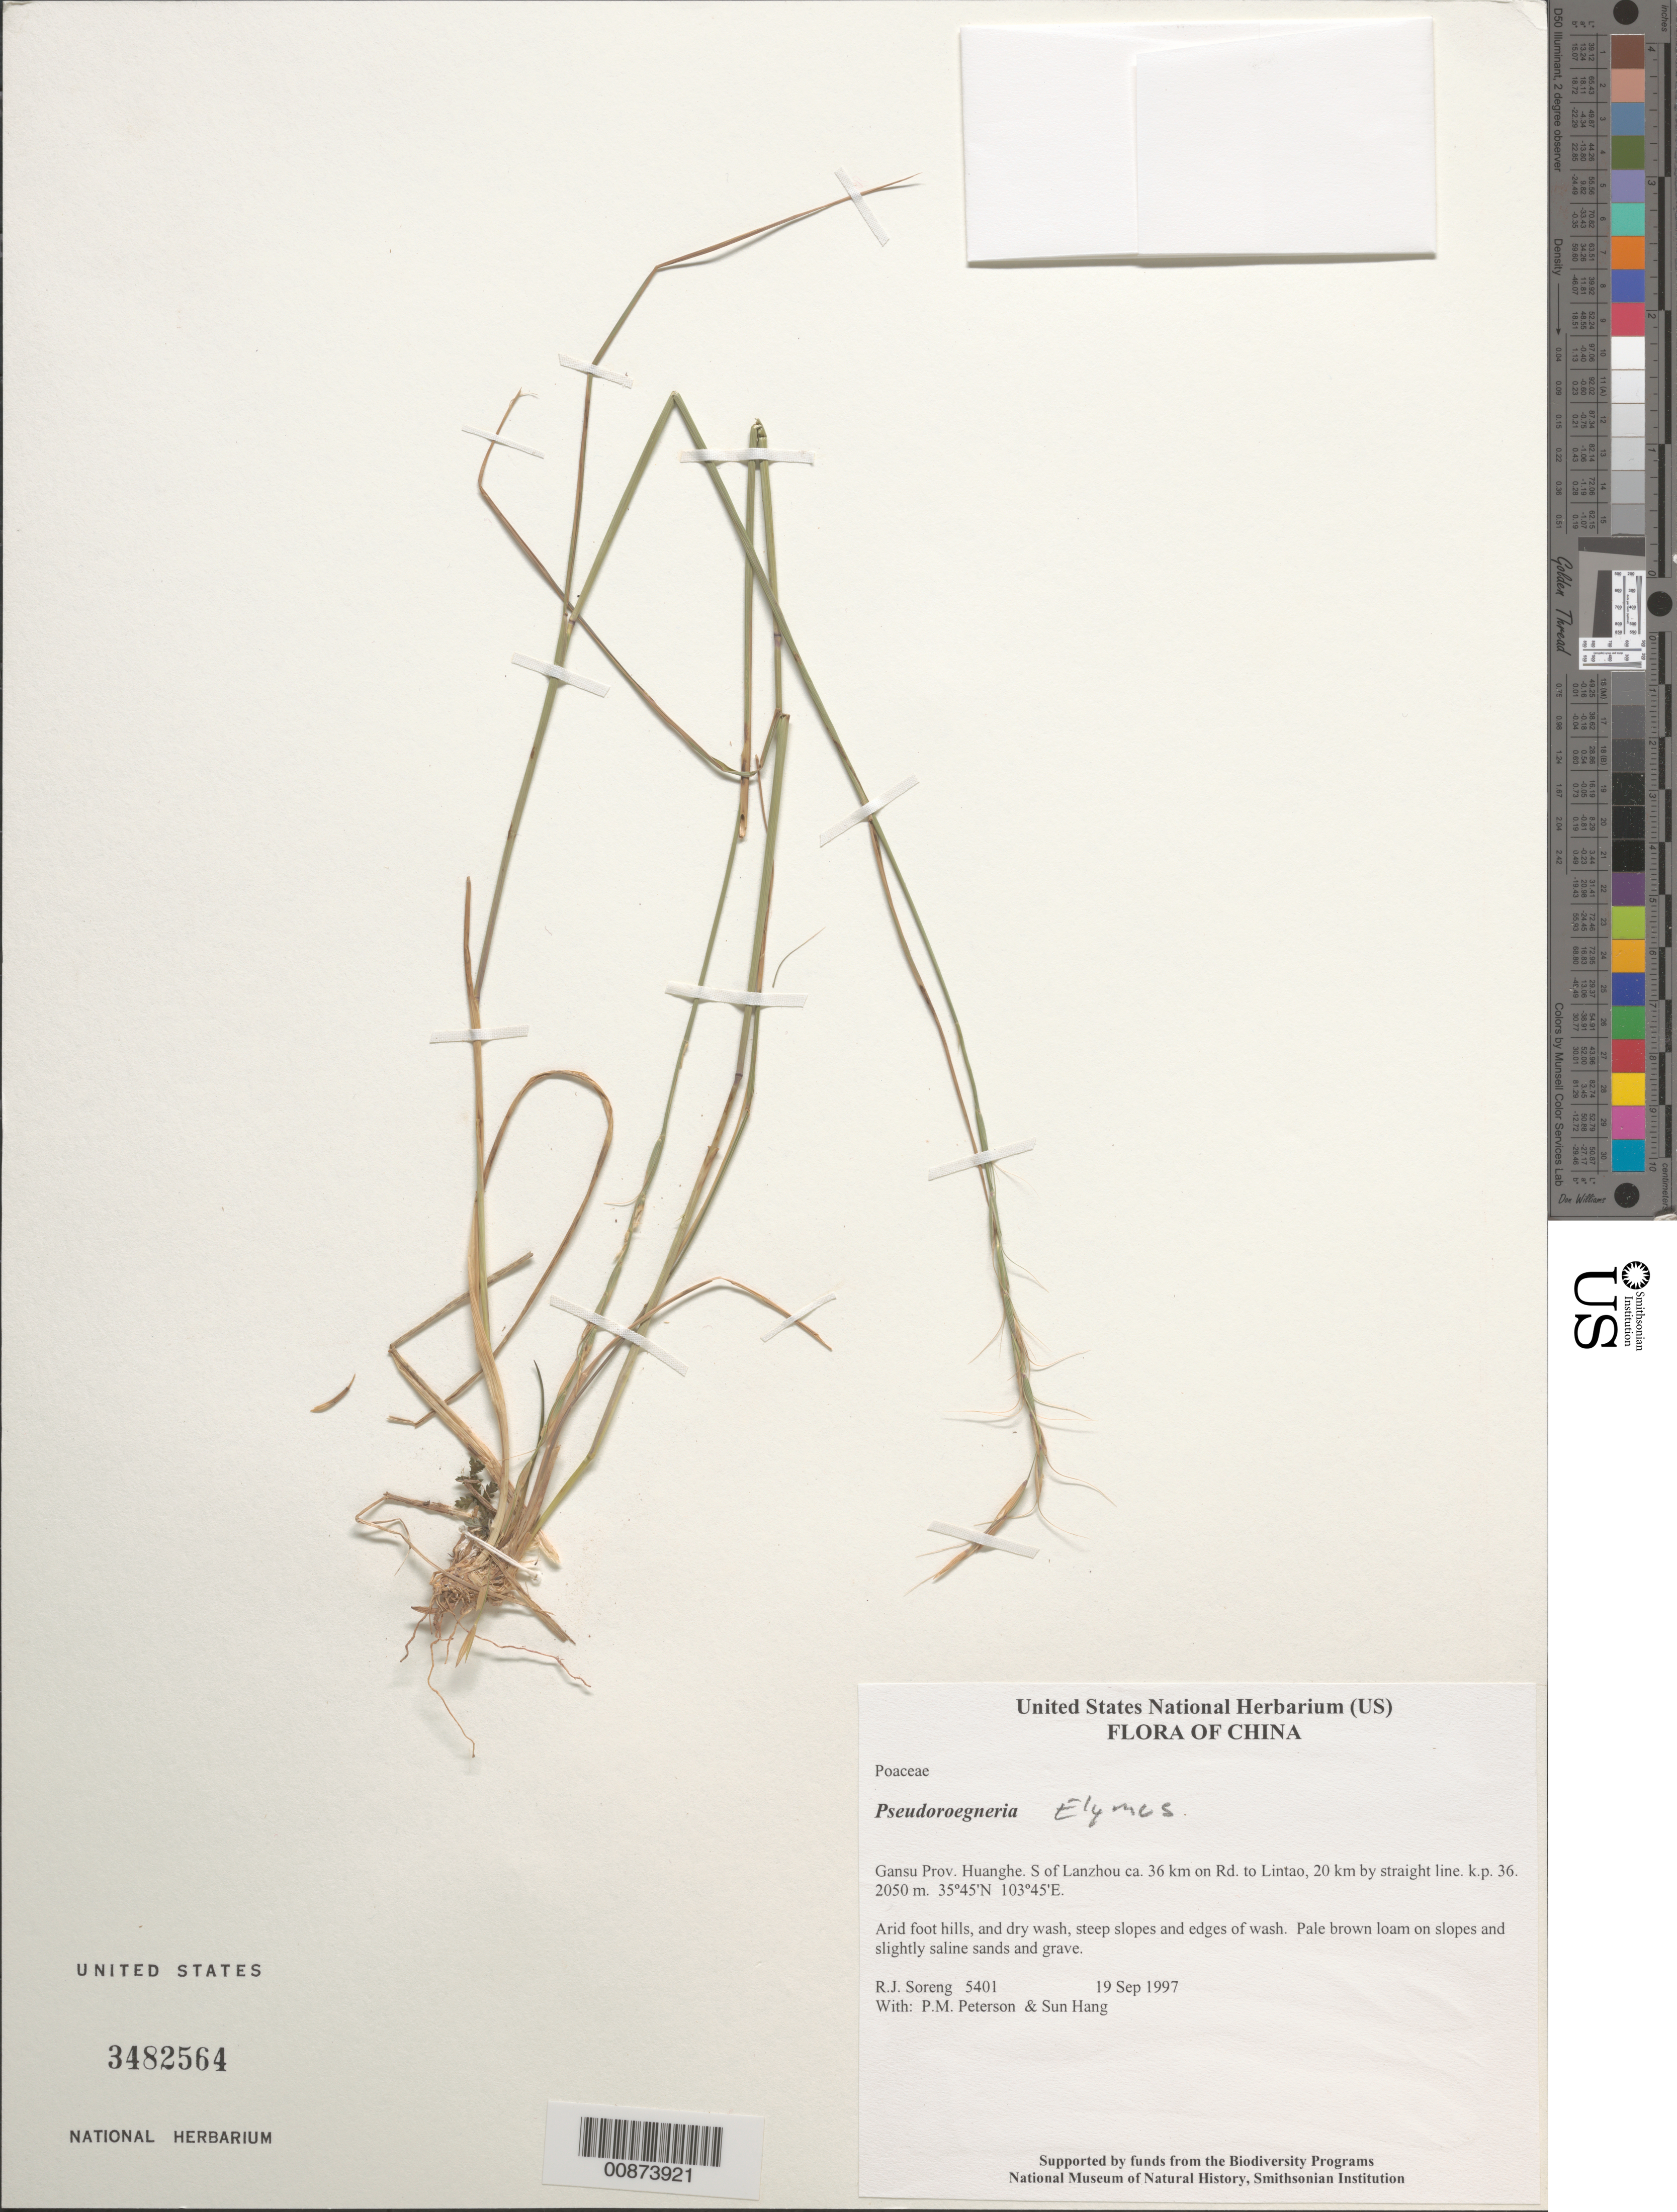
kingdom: Plantae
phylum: Tracheophyta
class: Liliopsida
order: Poales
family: Poaceae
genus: Elymus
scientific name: Elymus sp.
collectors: R. J. Soreng, P. M. Peterson & Sun Hang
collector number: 5401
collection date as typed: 19 Sep 1997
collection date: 1997-09-19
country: China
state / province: Gansu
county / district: Huanghe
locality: S of Lanzhou ca. 36 km on Rd. to Lintao, 20 km by straight line. k.p. 36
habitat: Arid foot hills, and dry wash, steep slopes and edges of wash. Pale brown loam on slopes and slightly saline sands and grave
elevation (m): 2050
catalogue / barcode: US 3482564